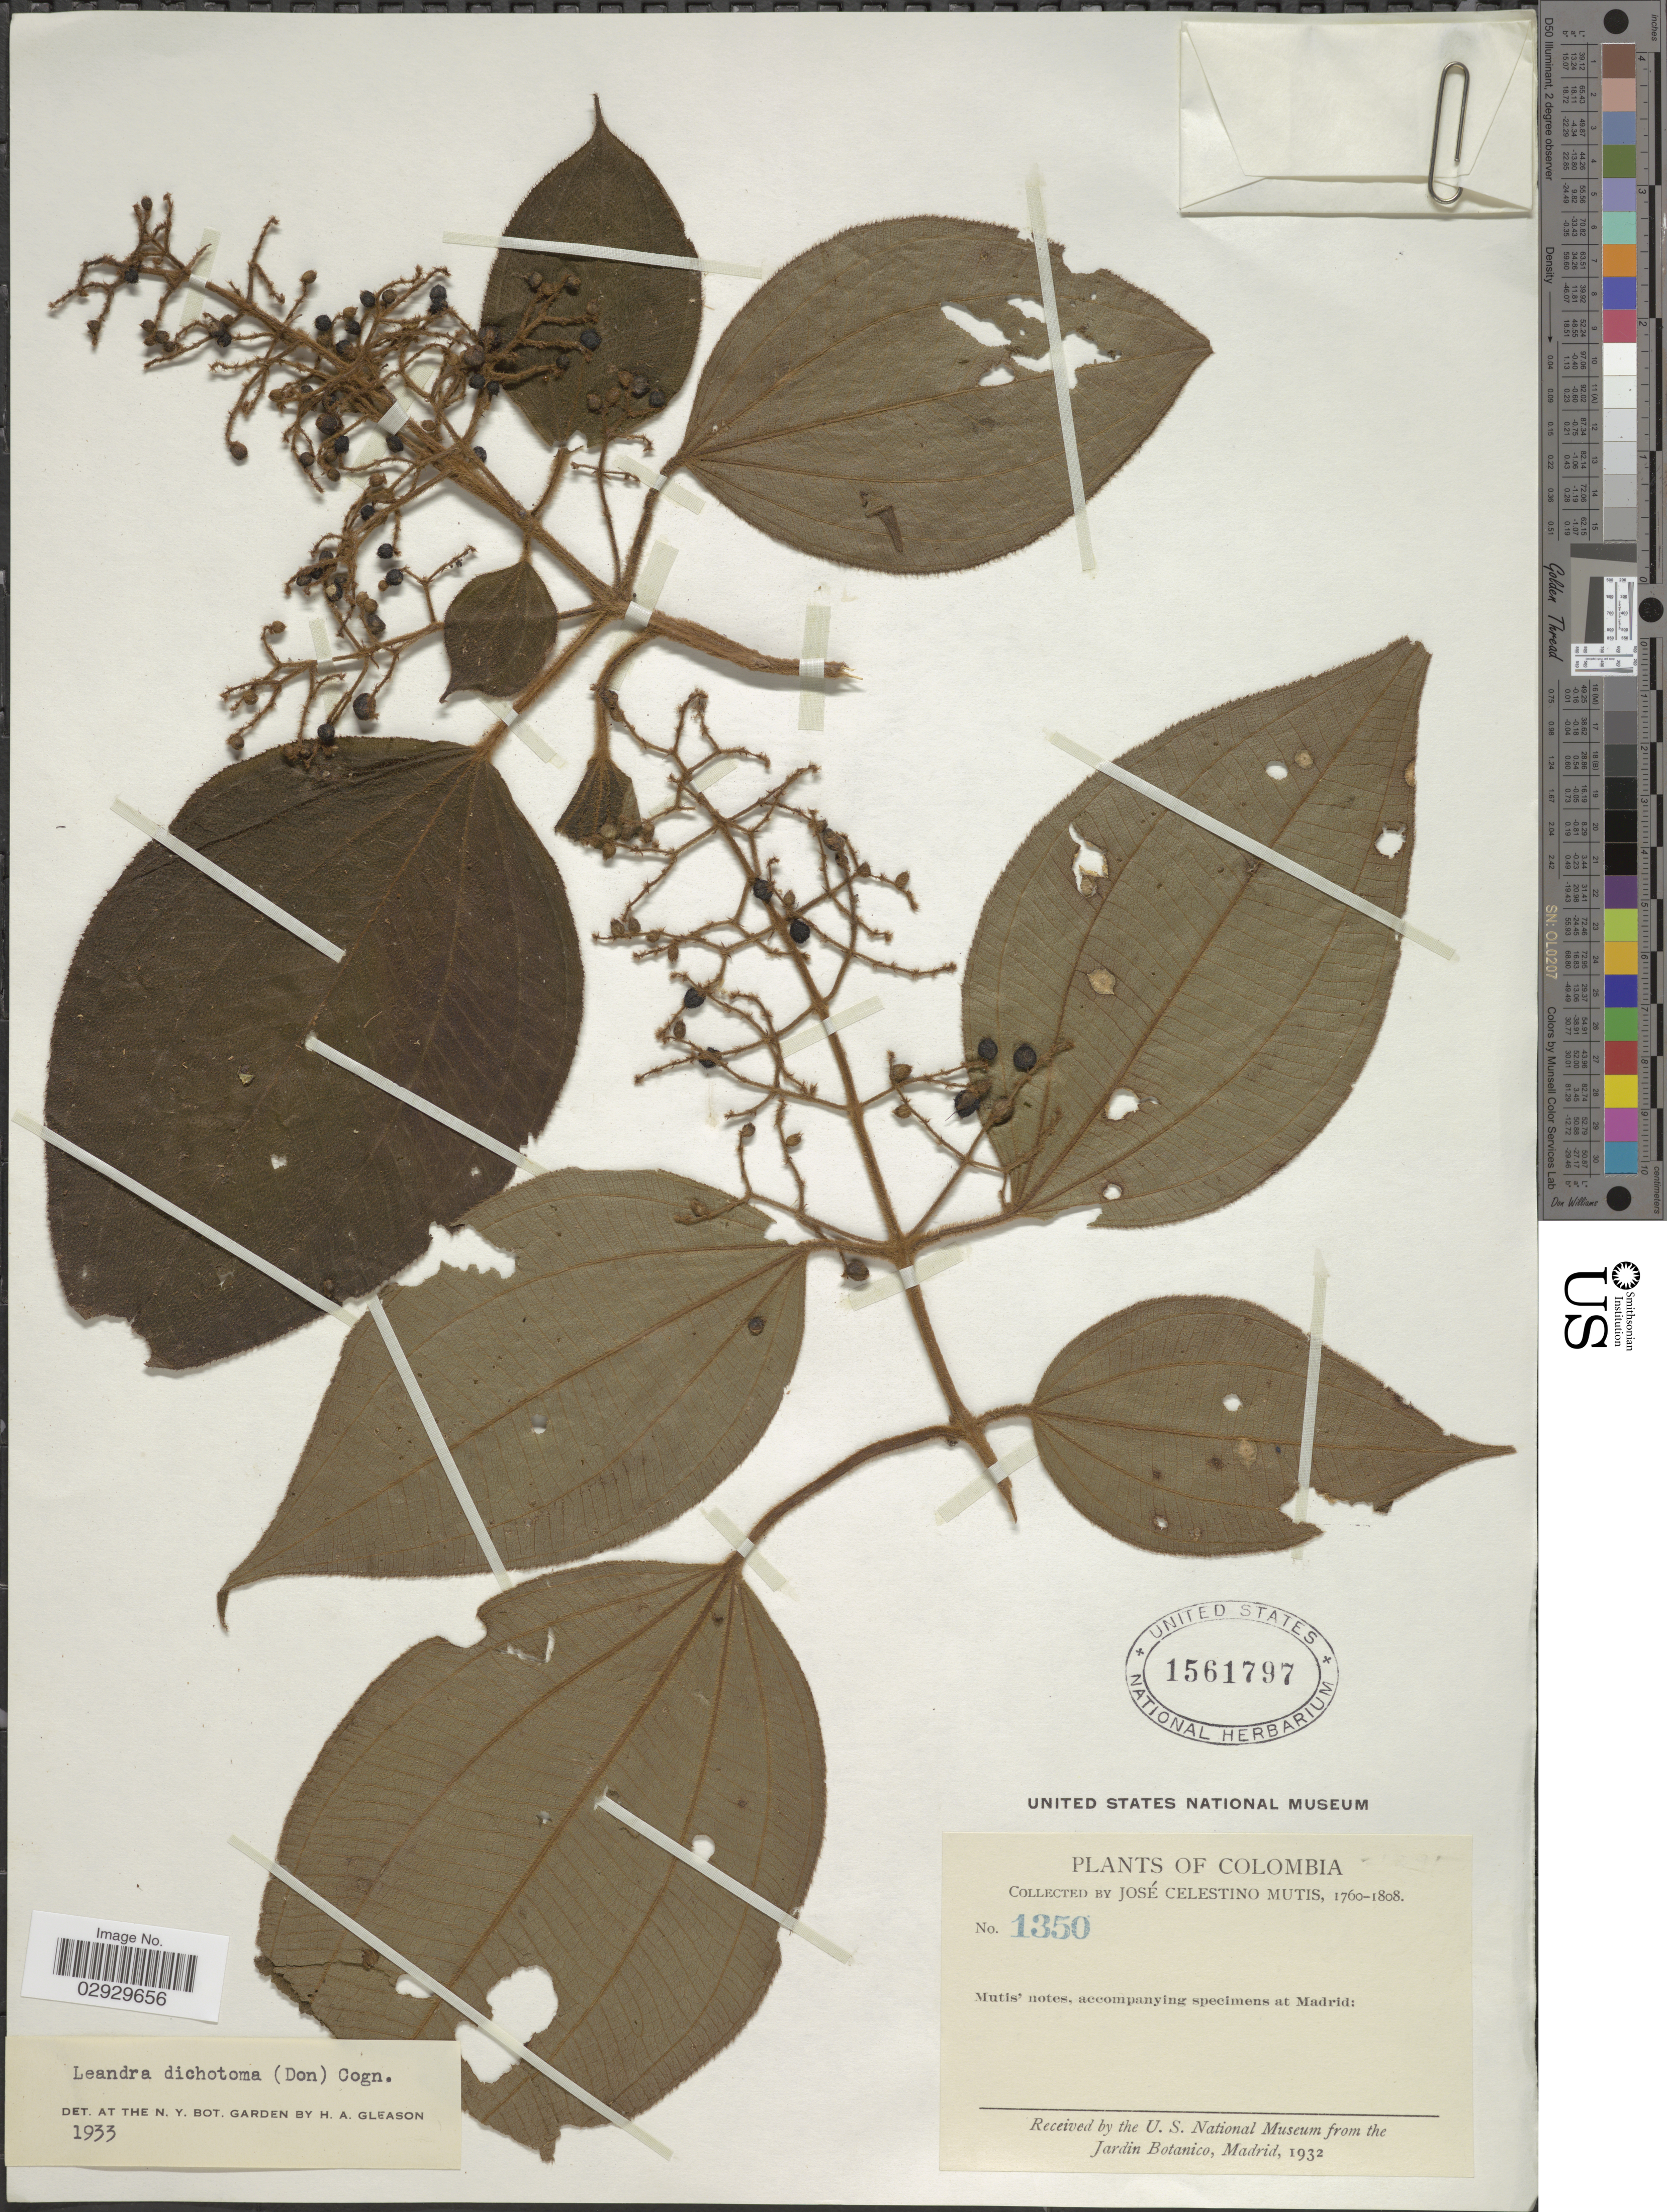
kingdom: Plantae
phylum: Tracheophyta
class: Magnoliopsida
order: Myrtales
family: Melastomataceae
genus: Leandra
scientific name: Leandra granatensis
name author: Gleason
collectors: J. C. B. Mutis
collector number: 1350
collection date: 1760/1808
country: Colombia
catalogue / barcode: US 1561797